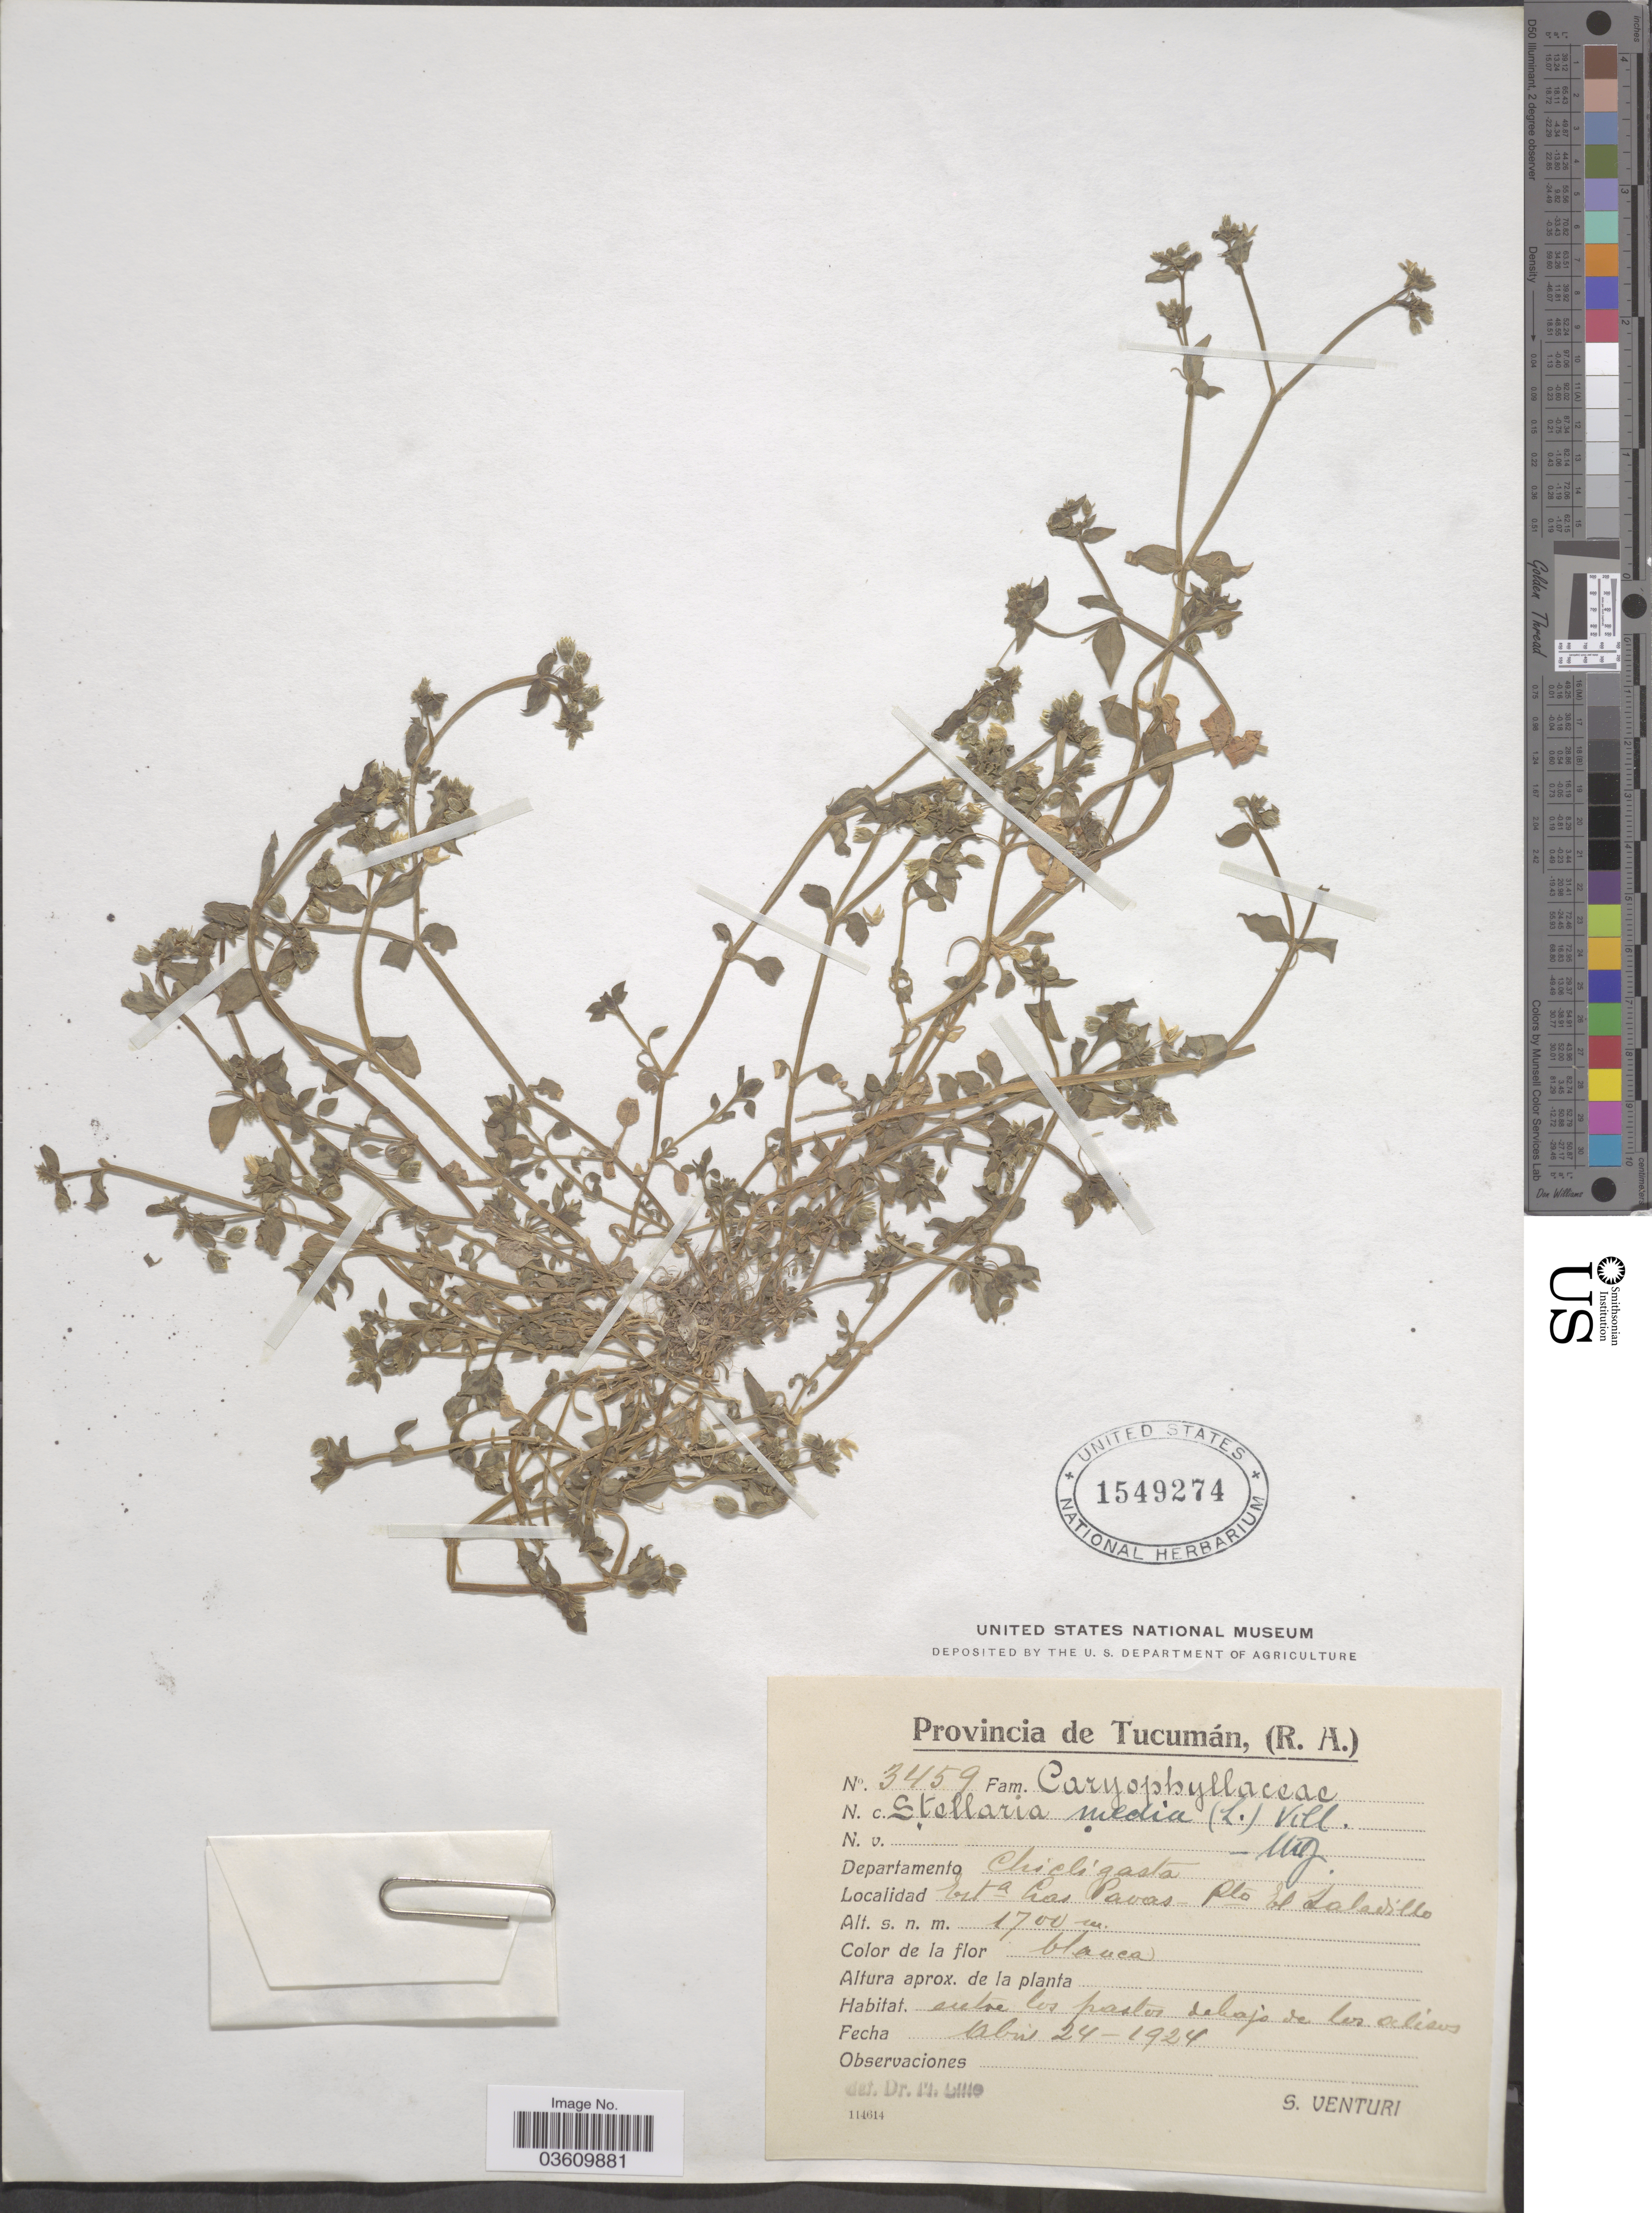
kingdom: Plantae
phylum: Tracheophyta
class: Magnoliopsida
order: Caryophyllales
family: Caryophyllaceae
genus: Stellaria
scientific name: Stellaria media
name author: (L.) Vill.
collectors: S. Venturi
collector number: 3459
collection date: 1924-04-24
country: Argentina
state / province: Tucuman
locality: (R. A.), Departamento Chicligasta. Esta Las Pavas. Pto El Saladillo.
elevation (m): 1700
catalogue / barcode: US 1549274